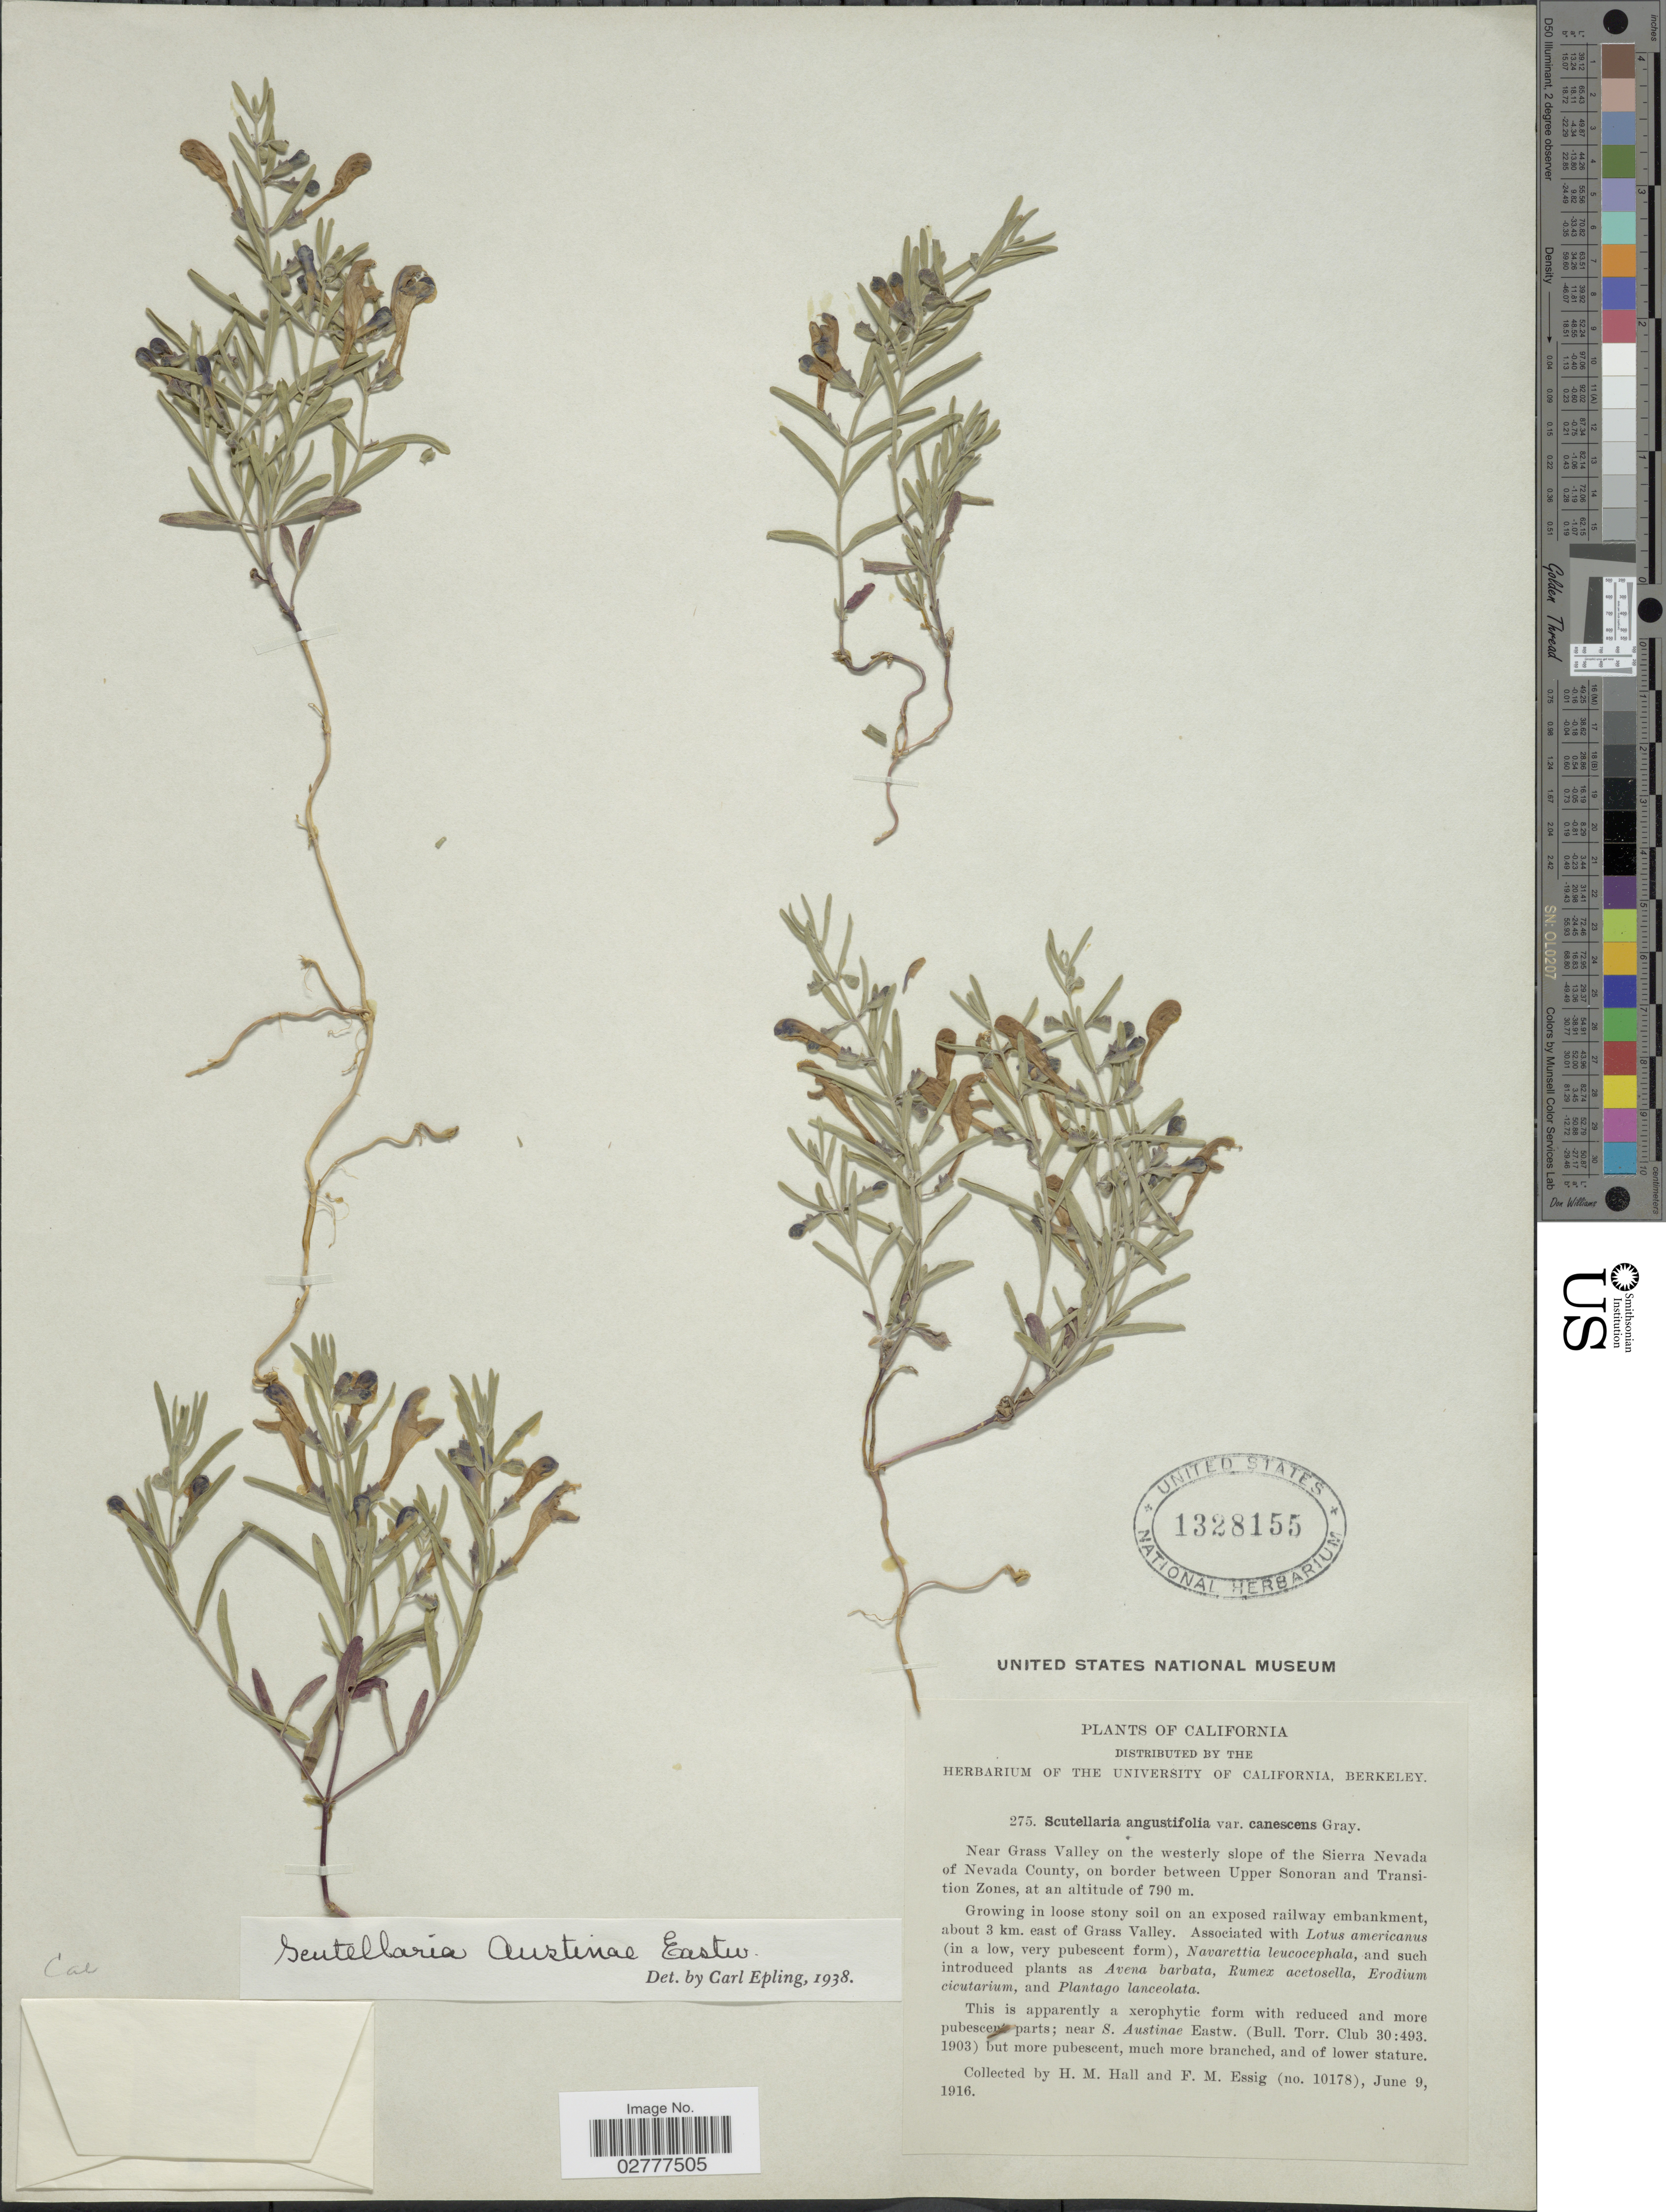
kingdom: Plantae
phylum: Tracheophyta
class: Magnoliopsida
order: Lamiales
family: Lamiaceae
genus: Scutellaria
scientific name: Scutellaria austinae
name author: Eastw.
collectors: H. M. Hall & F. Essig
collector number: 10178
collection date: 1916-06-09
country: United States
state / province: California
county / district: Nevada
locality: Near Grass Valley on the westerly slope of the Sierra Nevada of Nevada County, on border between Upper Sonoran and Transition Zones.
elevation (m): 790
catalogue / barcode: US 1328155